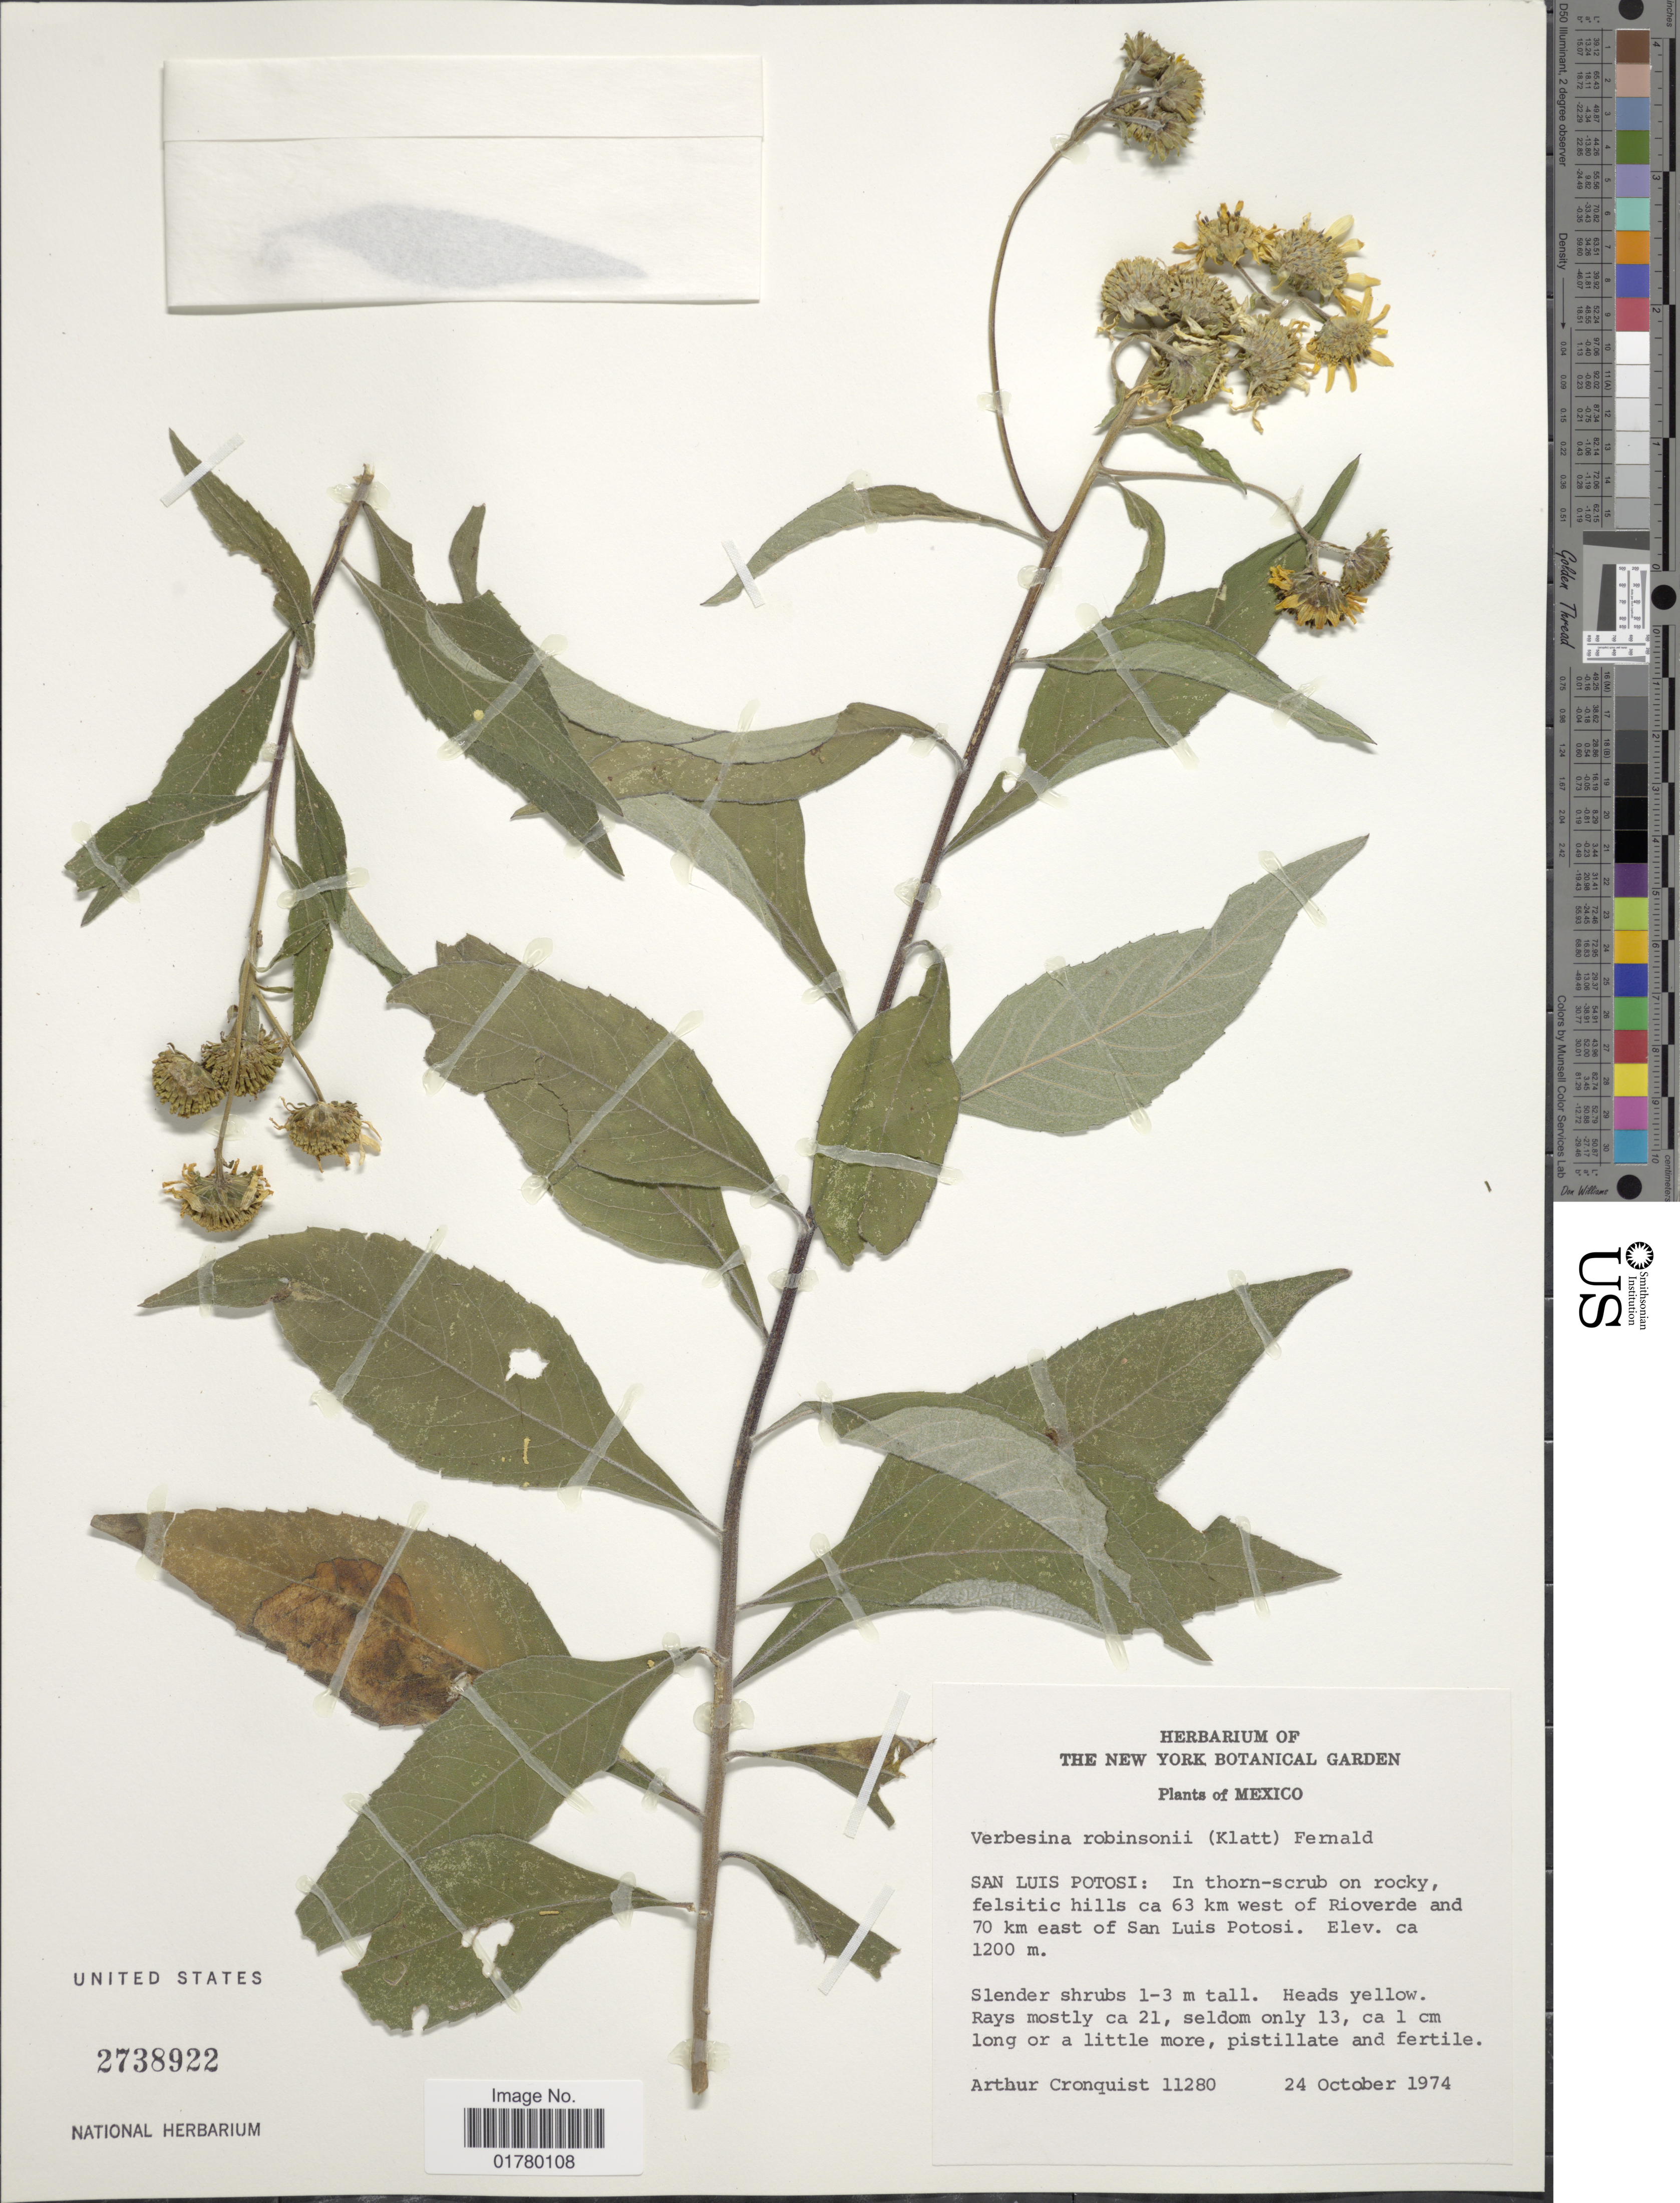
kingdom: Plantae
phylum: Tracheophyta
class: Magnoliopsida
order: Asterales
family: Asteraceae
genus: Verbesina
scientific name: Verbesina robinsonii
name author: (Klatt) Fernald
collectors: A. J. Cronquist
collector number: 11280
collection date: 1974-10-24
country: Mexico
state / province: San Luis Potosí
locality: In thorn-scrub on rocky, felsitic hills ca 63 km west of Rioverde and 70 km east of San Luis Potosi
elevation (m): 1200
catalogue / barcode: US 2738922